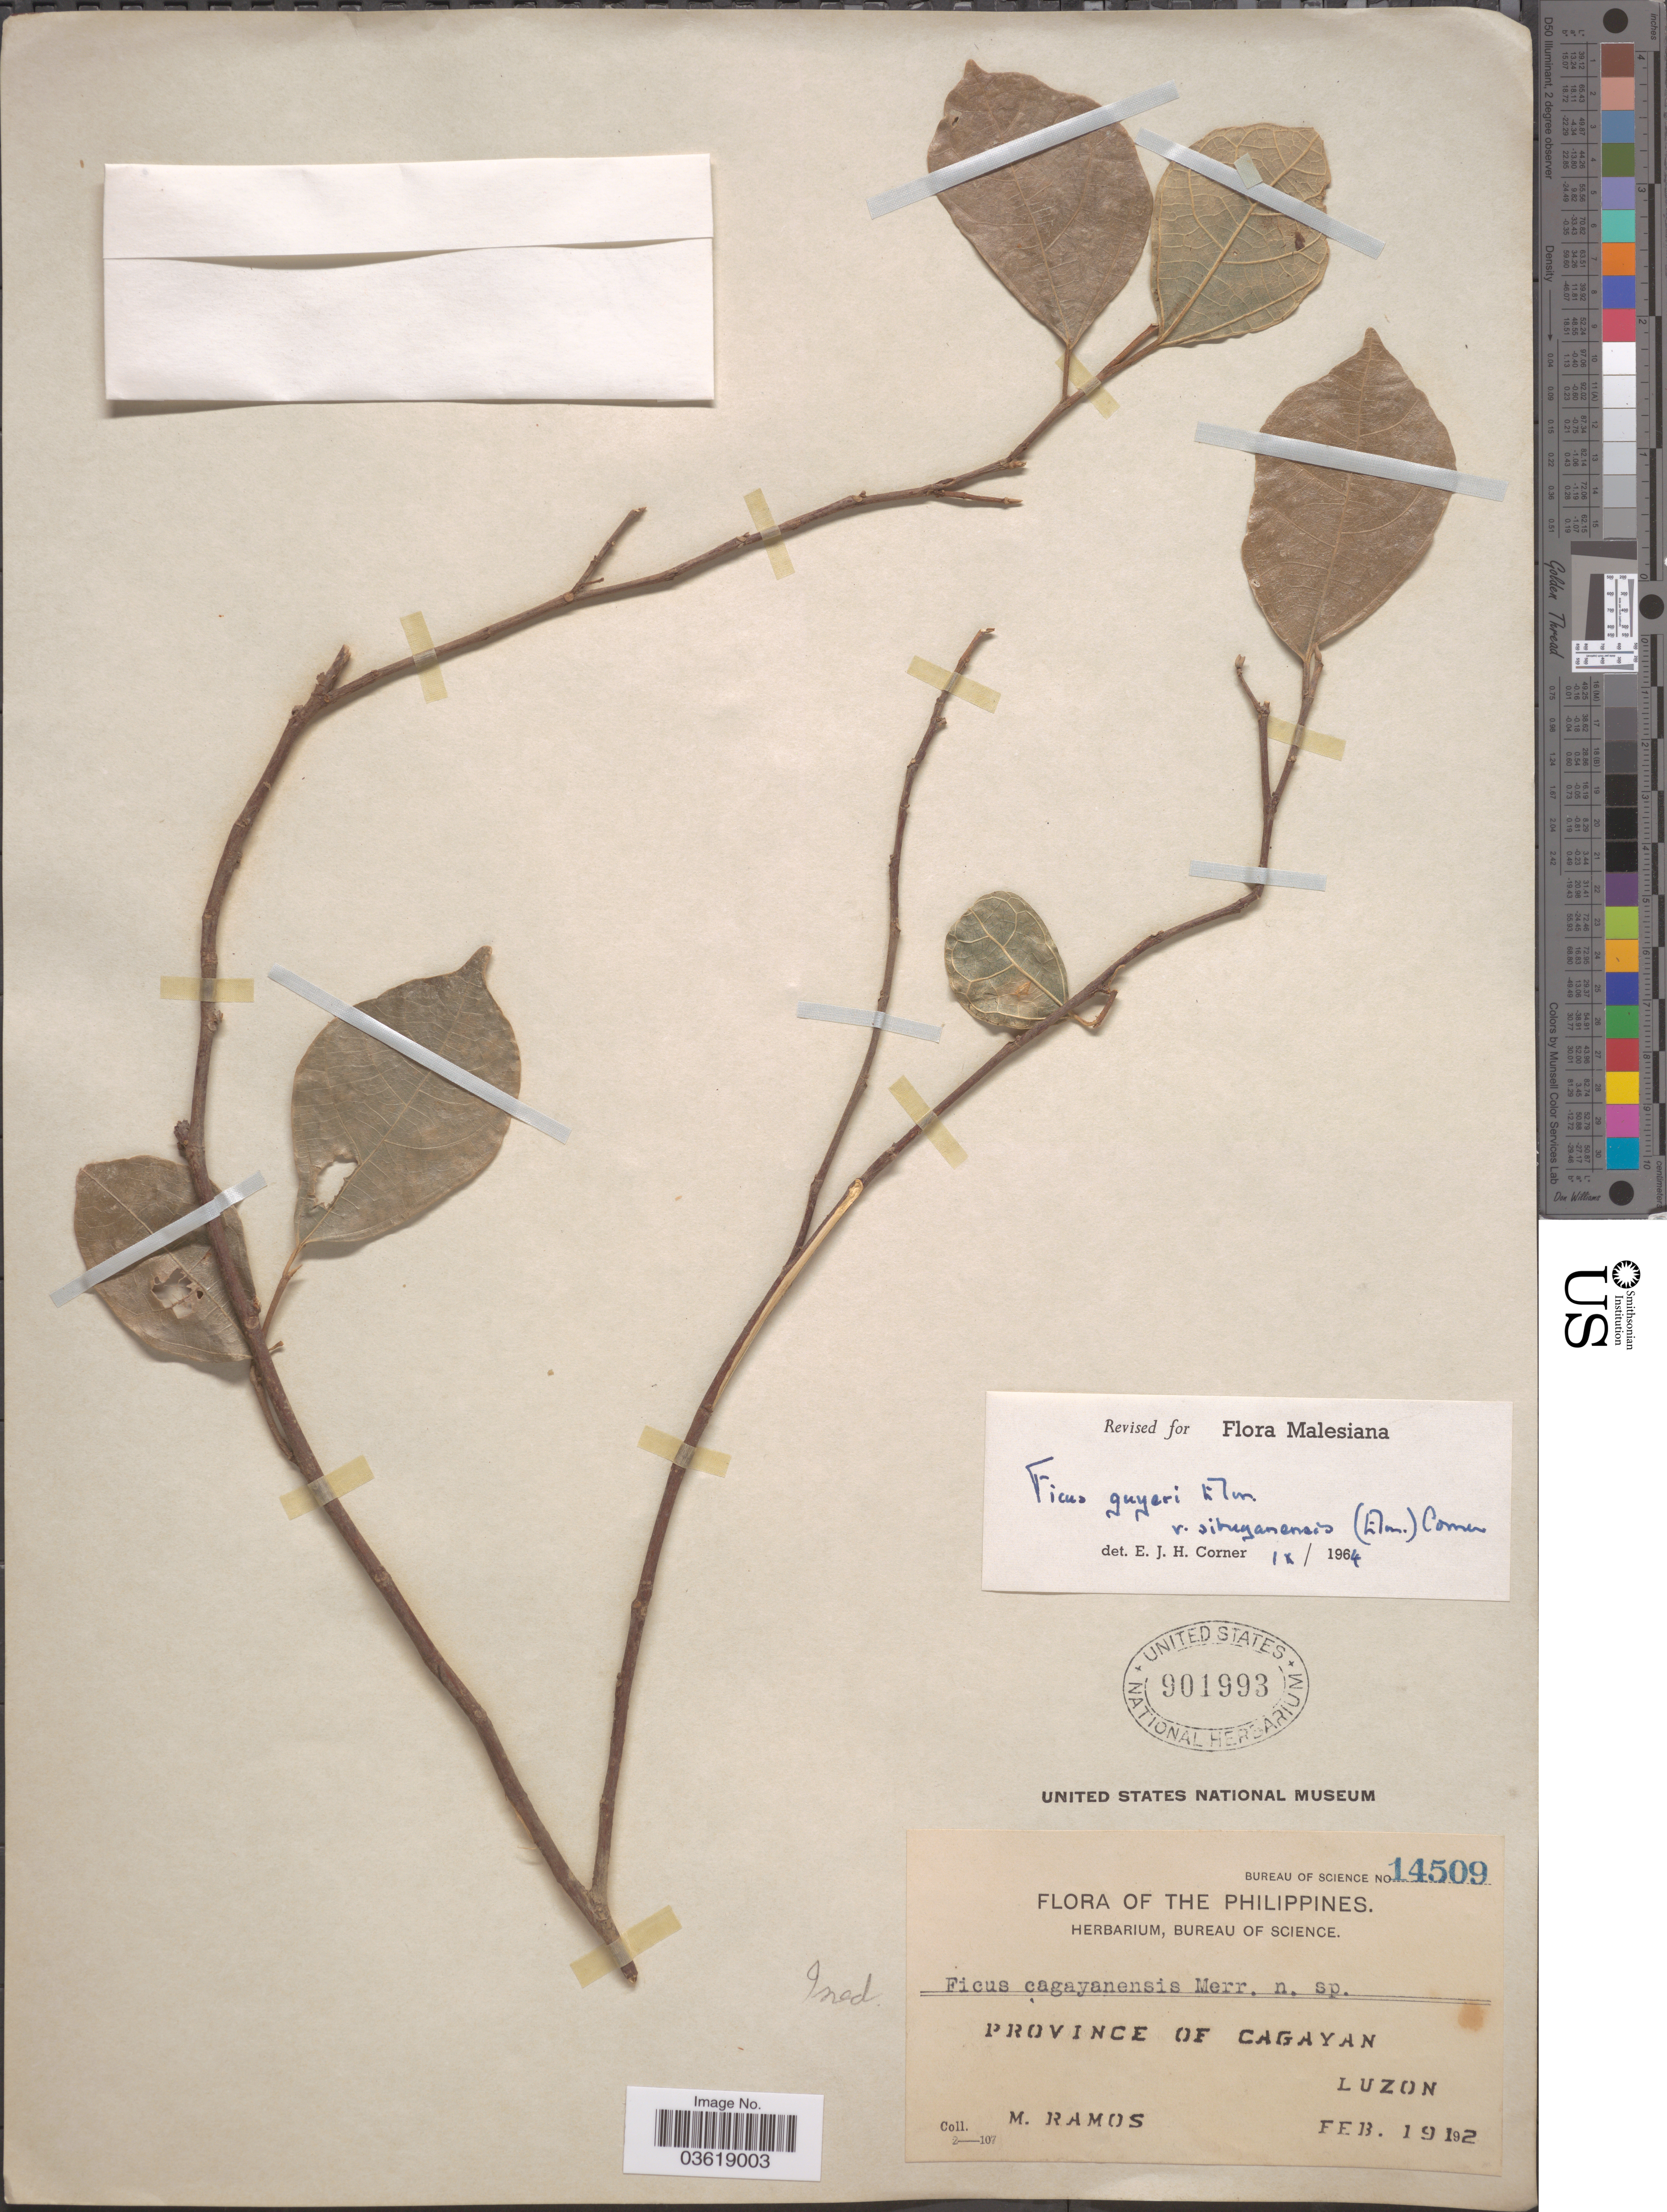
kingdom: Plantae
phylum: Tracheophyta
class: Magnoliopsida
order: Rosales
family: Moraceae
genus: Ficus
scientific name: Ficus guyeri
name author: Elmer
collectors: M. Ramos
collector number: Bureau of Science 14509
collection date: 1912-02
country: Philippines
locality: Province of Cagayan. Luzon.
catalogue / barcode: US 901993